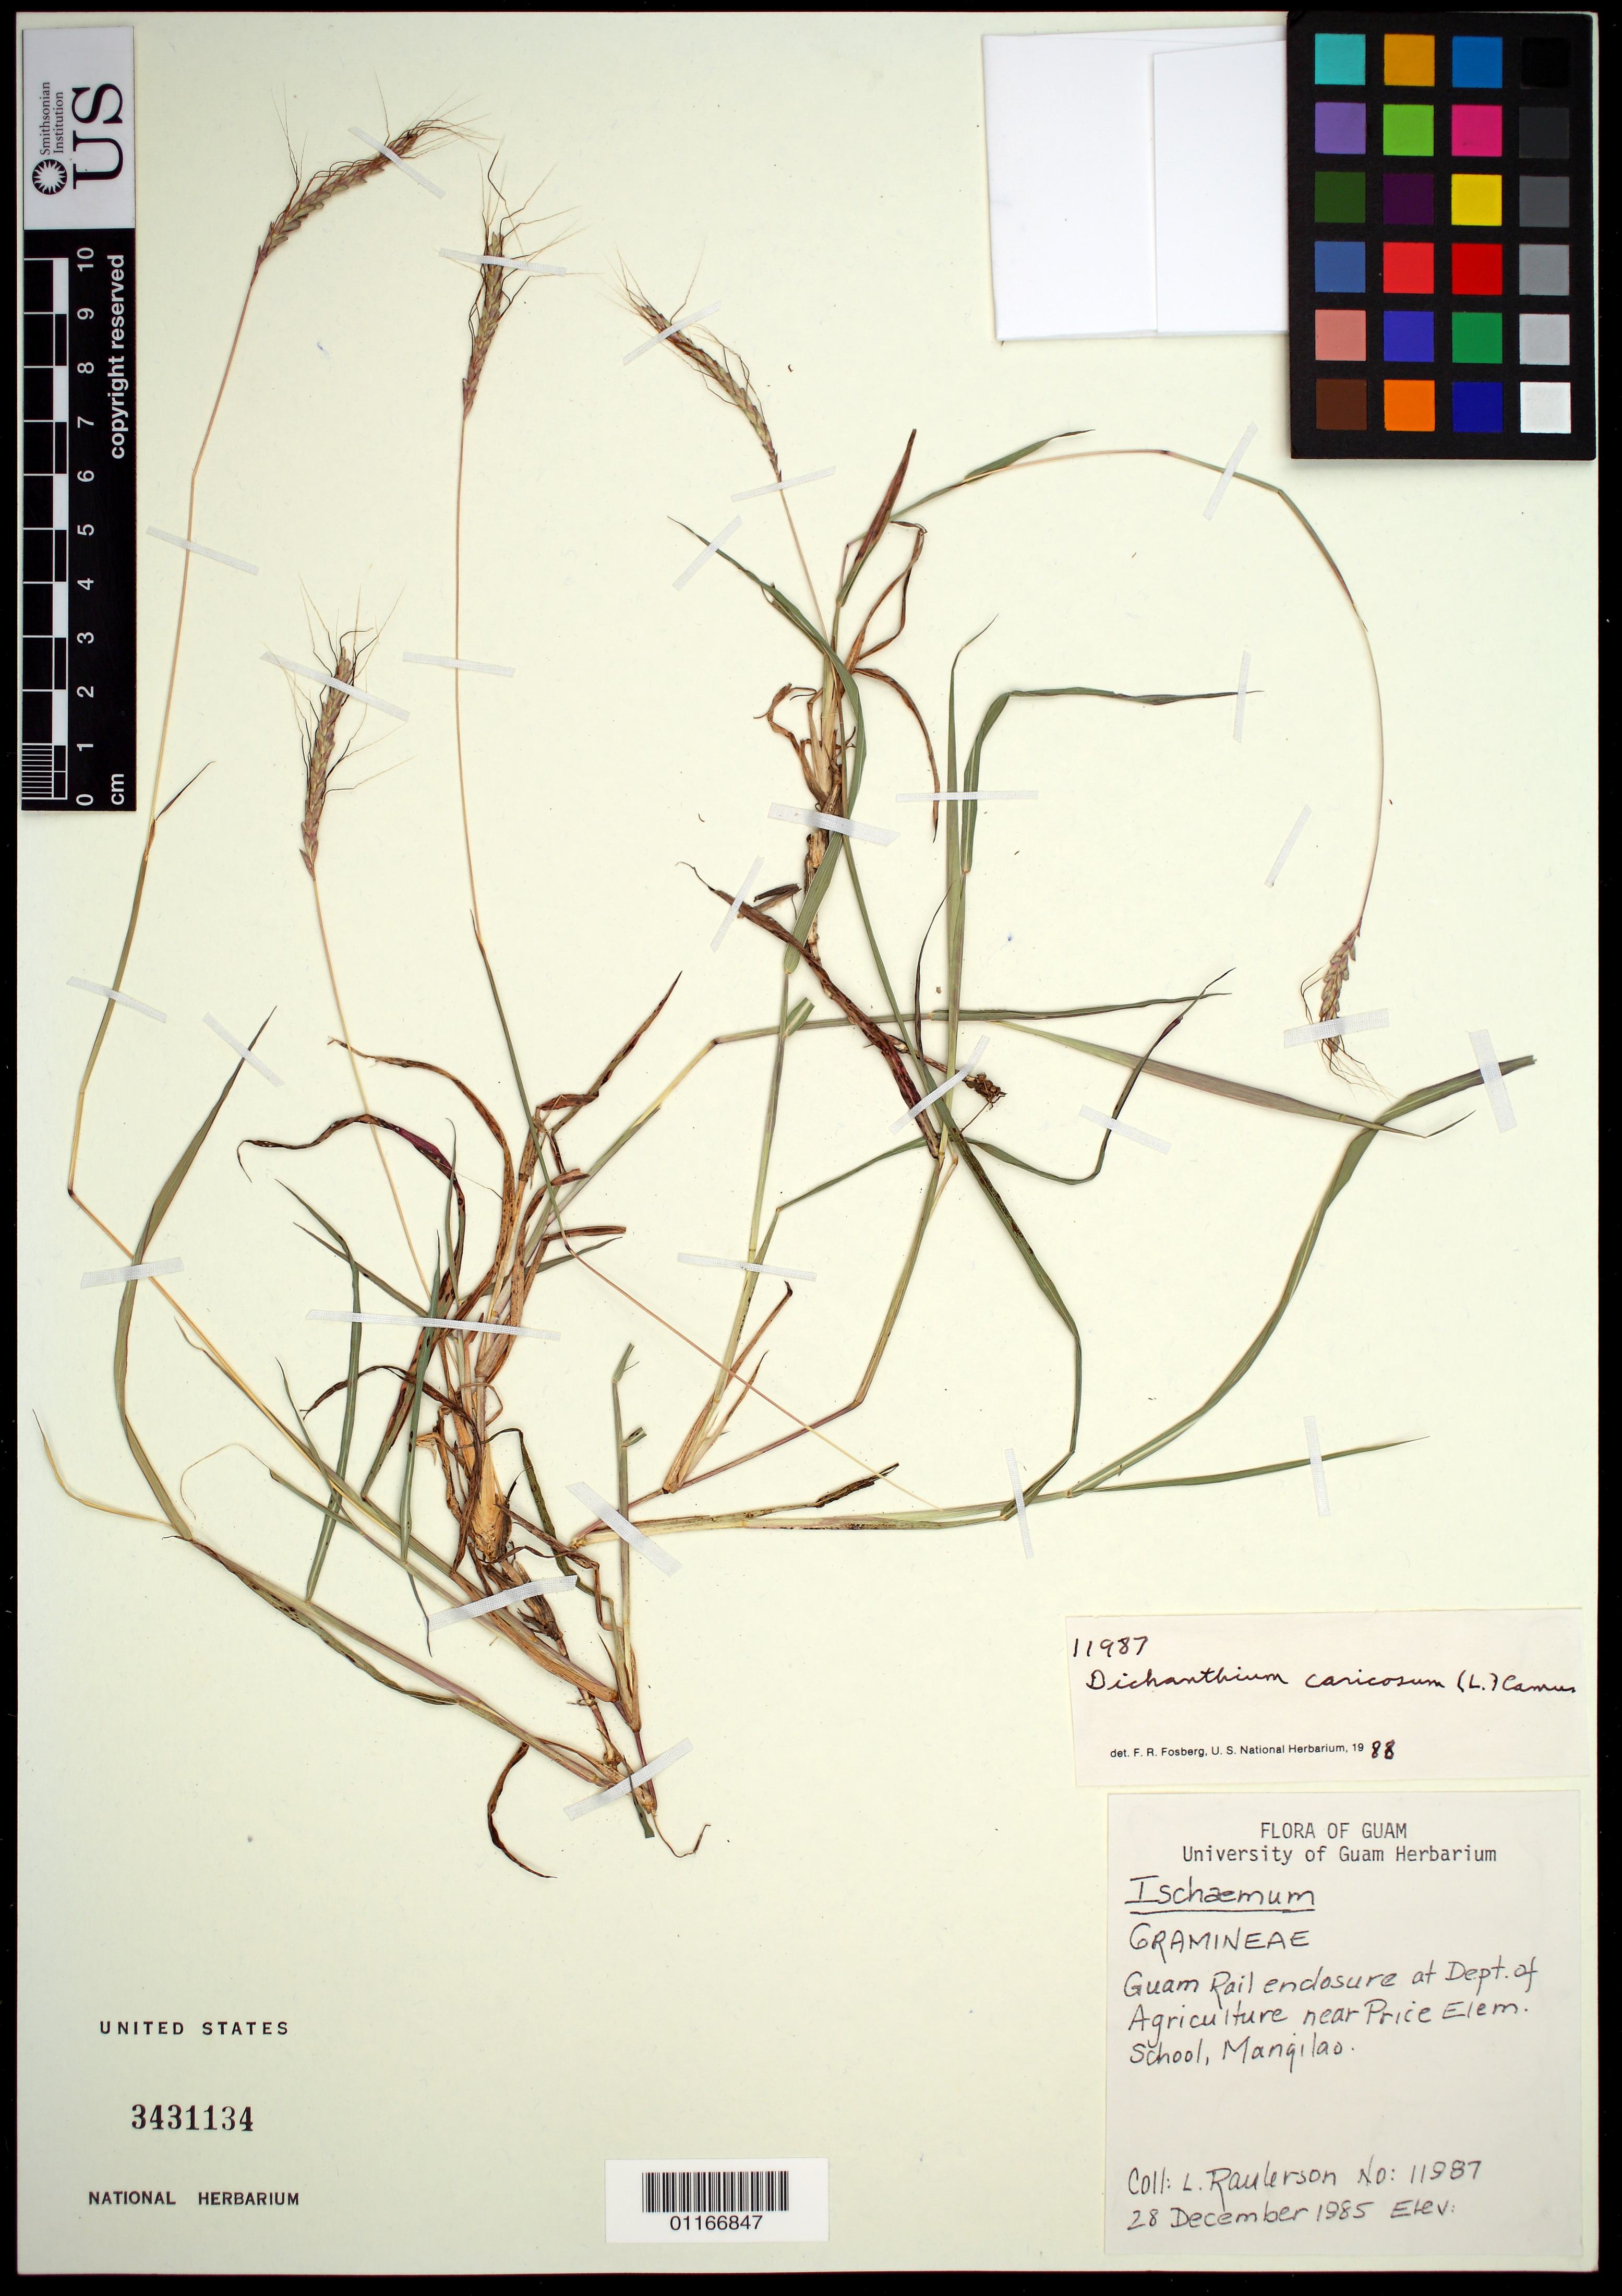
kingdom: Plantae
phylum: Tracheophyta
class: Liliopsida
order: Poales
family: Poaceae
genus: Dichanthium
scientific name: Dichanthium caricosum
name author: (L.) A. Camus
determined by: Fosberg, F. R.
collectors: L. Raulerson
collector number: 11987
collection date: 1985-12-28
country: Guam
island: Guam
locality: Guam Rail enclosure at Dept. of Agriculture near Price Elem. School, Mangilao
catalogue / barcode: US 3431134